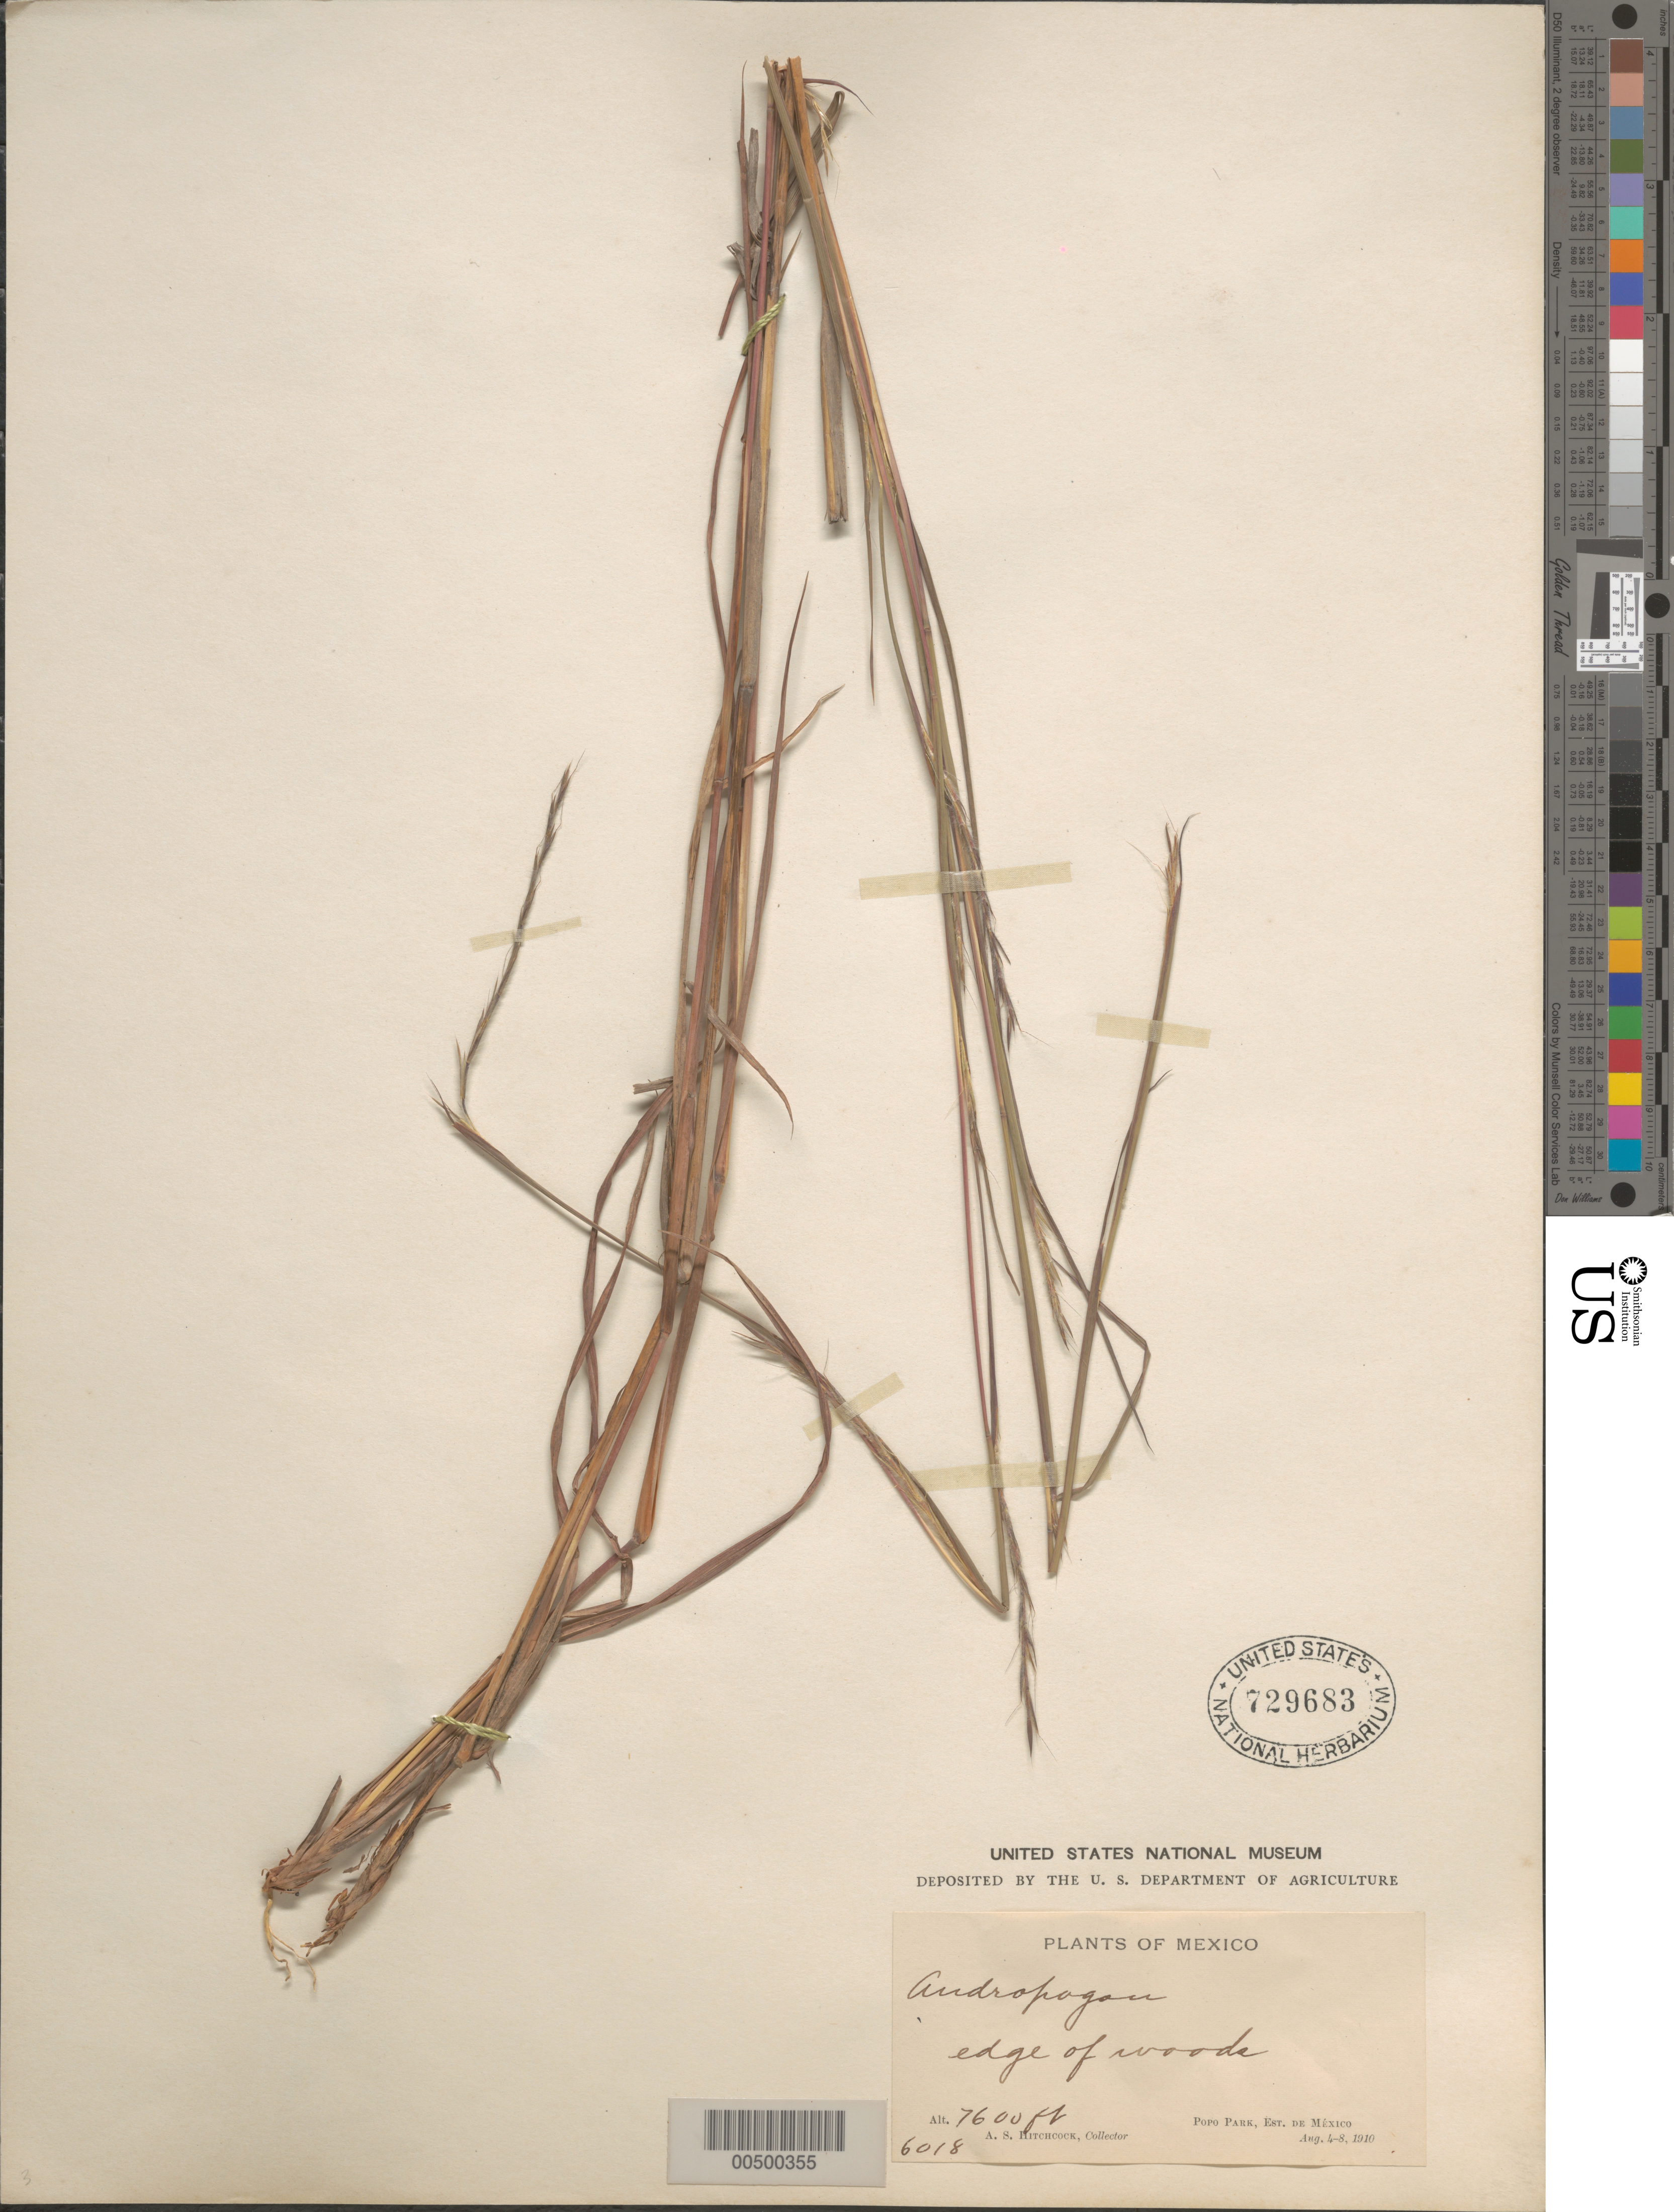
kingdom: Plantae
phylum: Tracheophyta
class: Liliopsida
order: Poales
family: Poaceae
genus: Schizachyrium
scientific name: Schizachyrium sanguineum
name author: (Retz.) Alston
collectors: A. S. Hitchcock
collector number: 6018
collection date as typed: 4 Aug 1910 to 8 Aug 1910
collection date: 1910-08-04/1910-08-08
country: Mexico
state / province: Distrito Federal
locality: Popo Park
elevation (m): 2316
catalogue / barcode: US 729683